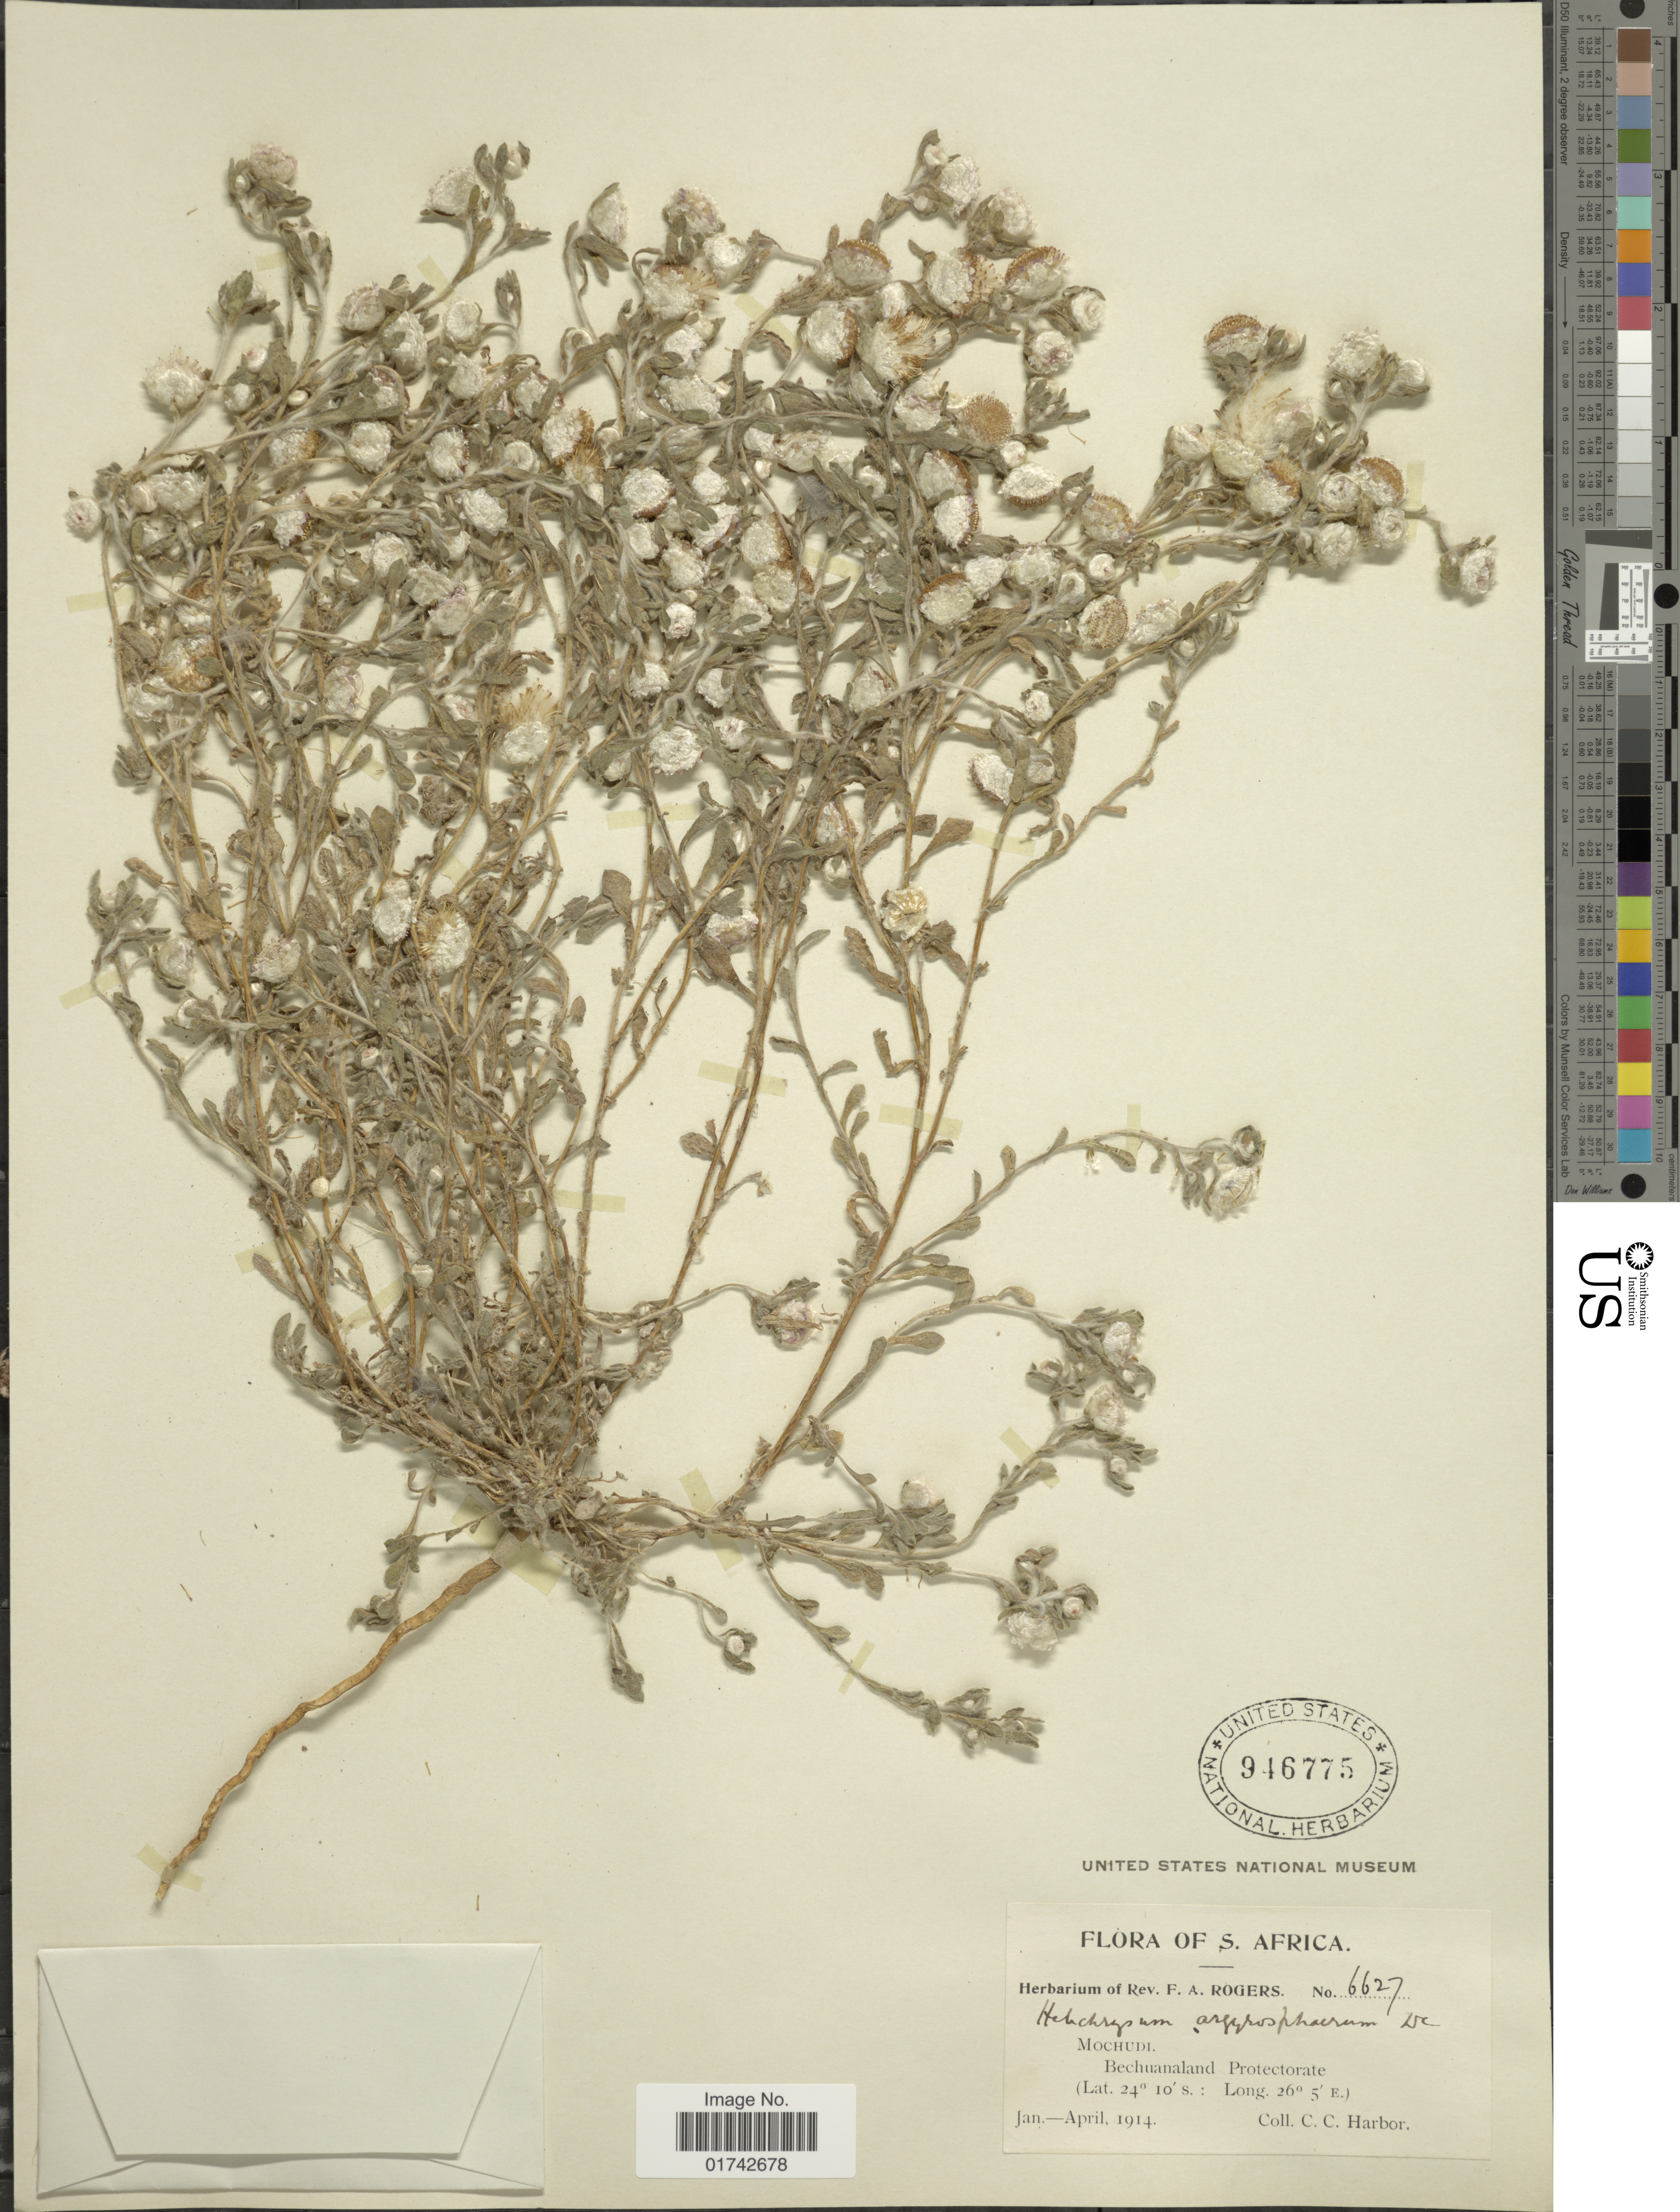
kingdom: Plantae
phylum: Tracheophyta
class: Magnoliopsida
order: Asterales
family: Asteraceae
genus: Helichrysum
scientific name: Helichrysum argyrosphaerum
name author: DC.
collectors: C. Harbor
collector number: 6627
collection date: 1914-04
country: South Africa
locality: Mochudi. Bechuanaland Province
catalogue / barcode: US 946775